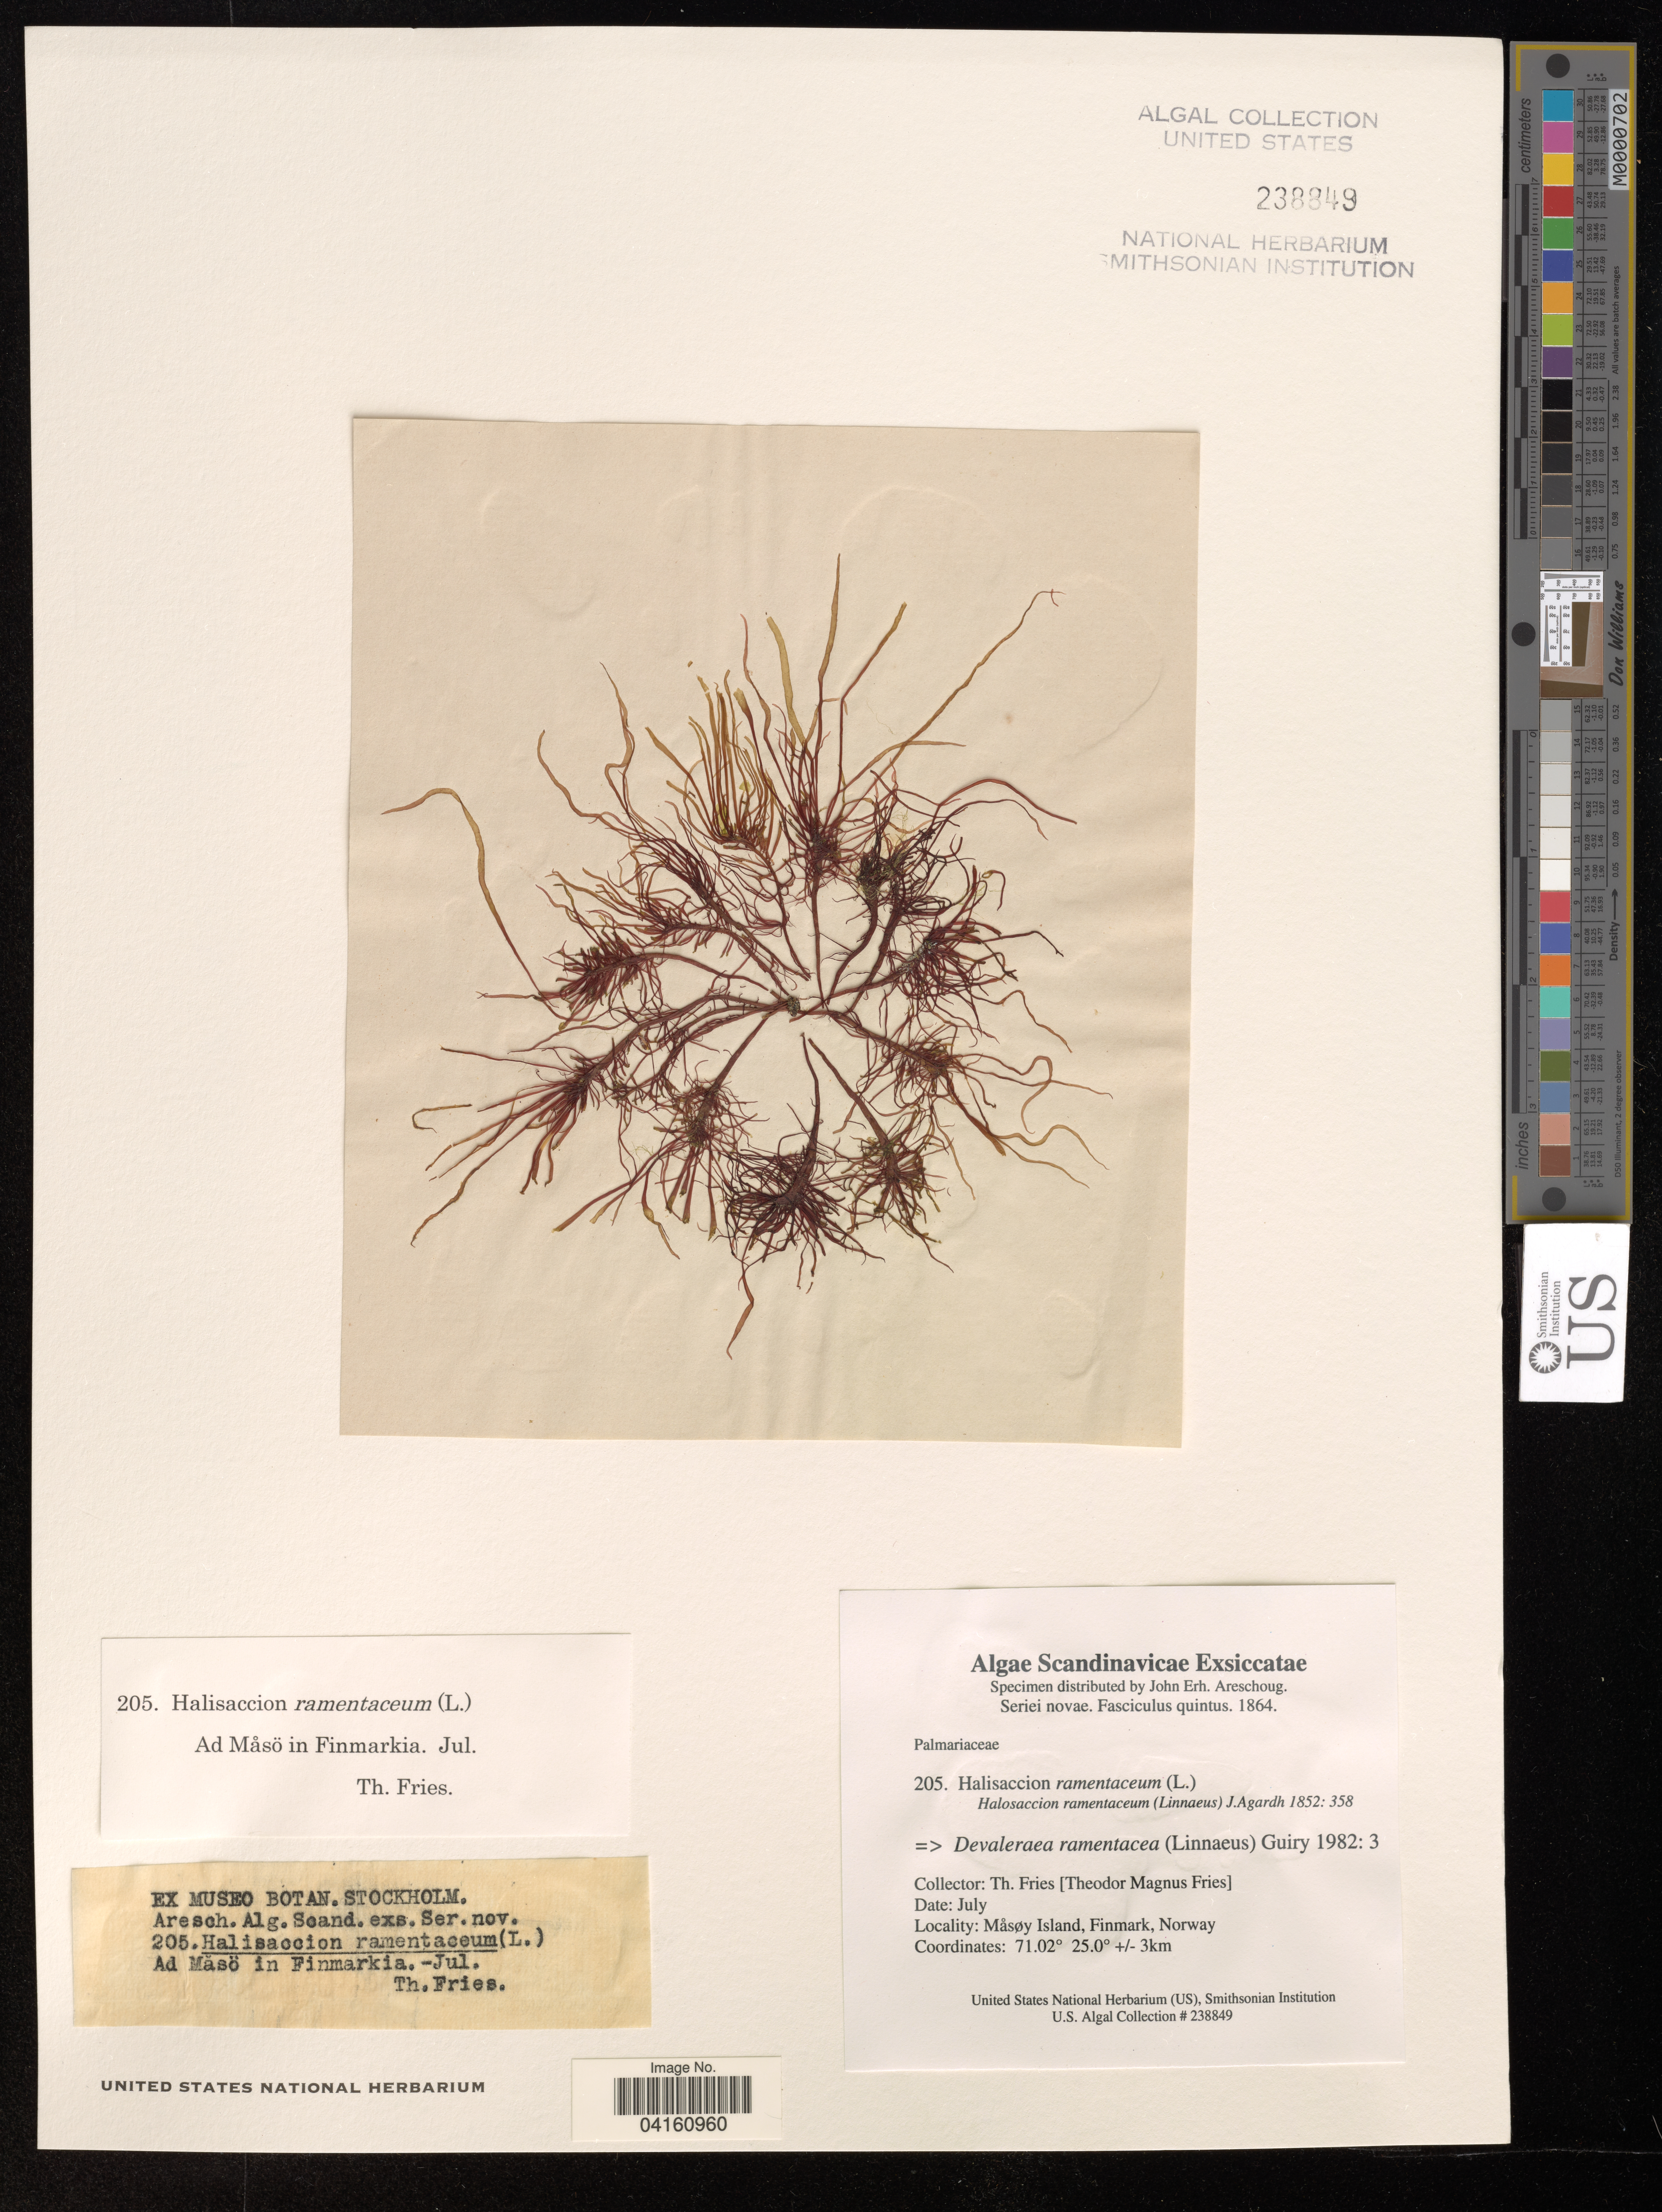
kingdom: Plantae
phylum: Rhodophyta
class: Florideophyceae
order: Palmariales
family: Palmariaceae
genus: Devaleraea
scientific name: Devaleraea ramentacea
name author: (L.) Guiry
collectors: T. Fries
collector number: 205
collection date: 1864-07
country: Norway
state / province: Finnmark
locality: Masoy Island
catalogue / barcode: US 238849